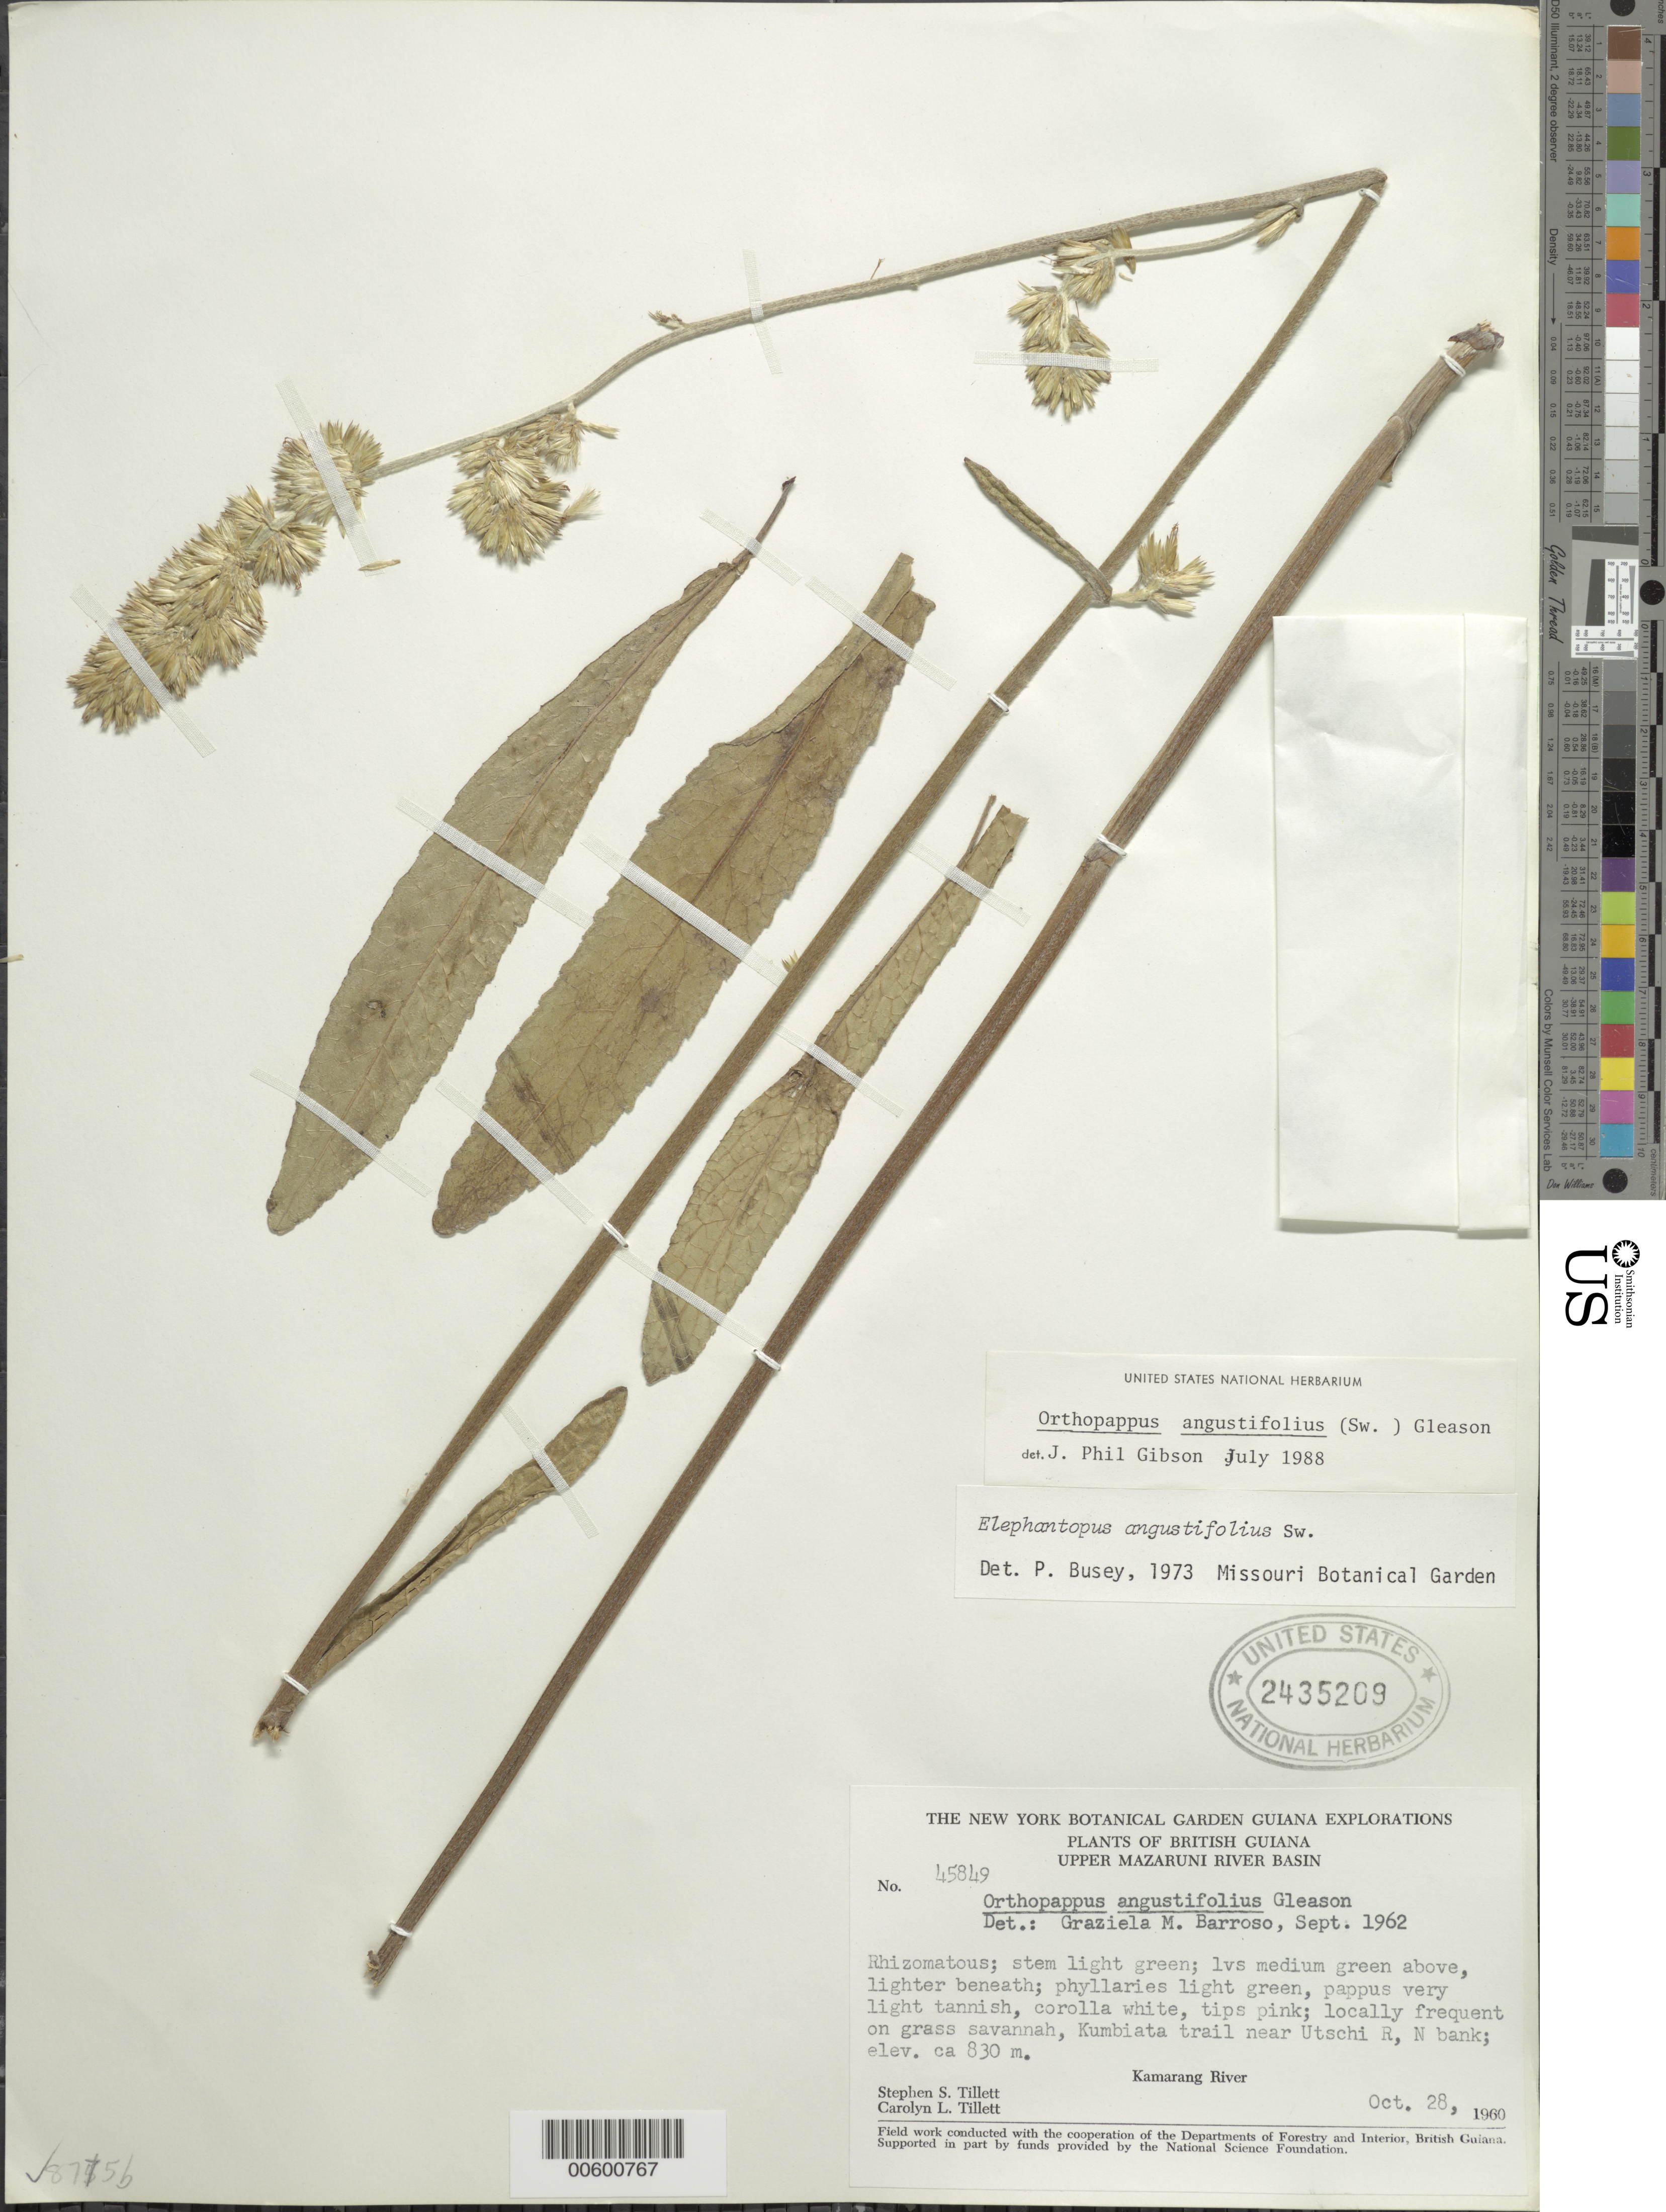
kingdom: Plantae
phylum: Tracheophyta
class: Magnoliopsida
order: Asterales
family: Asteraceae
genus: Orthopappus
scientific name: Orthopappus angustifolius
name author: (Sw.) Gleason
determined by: Sancho, G., (LP)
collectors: S. S. Tillett, C. L. Tillett & R. Boyan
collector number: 45849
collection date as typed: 28-Oct-60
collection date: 1960-10-28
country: Guyana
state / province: Cuyuni-Mazaruni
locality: Kamarang R., Kumbiata trail near Utschi R., N bank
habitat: Grass savanna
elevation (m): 830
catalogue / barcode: US 2435209